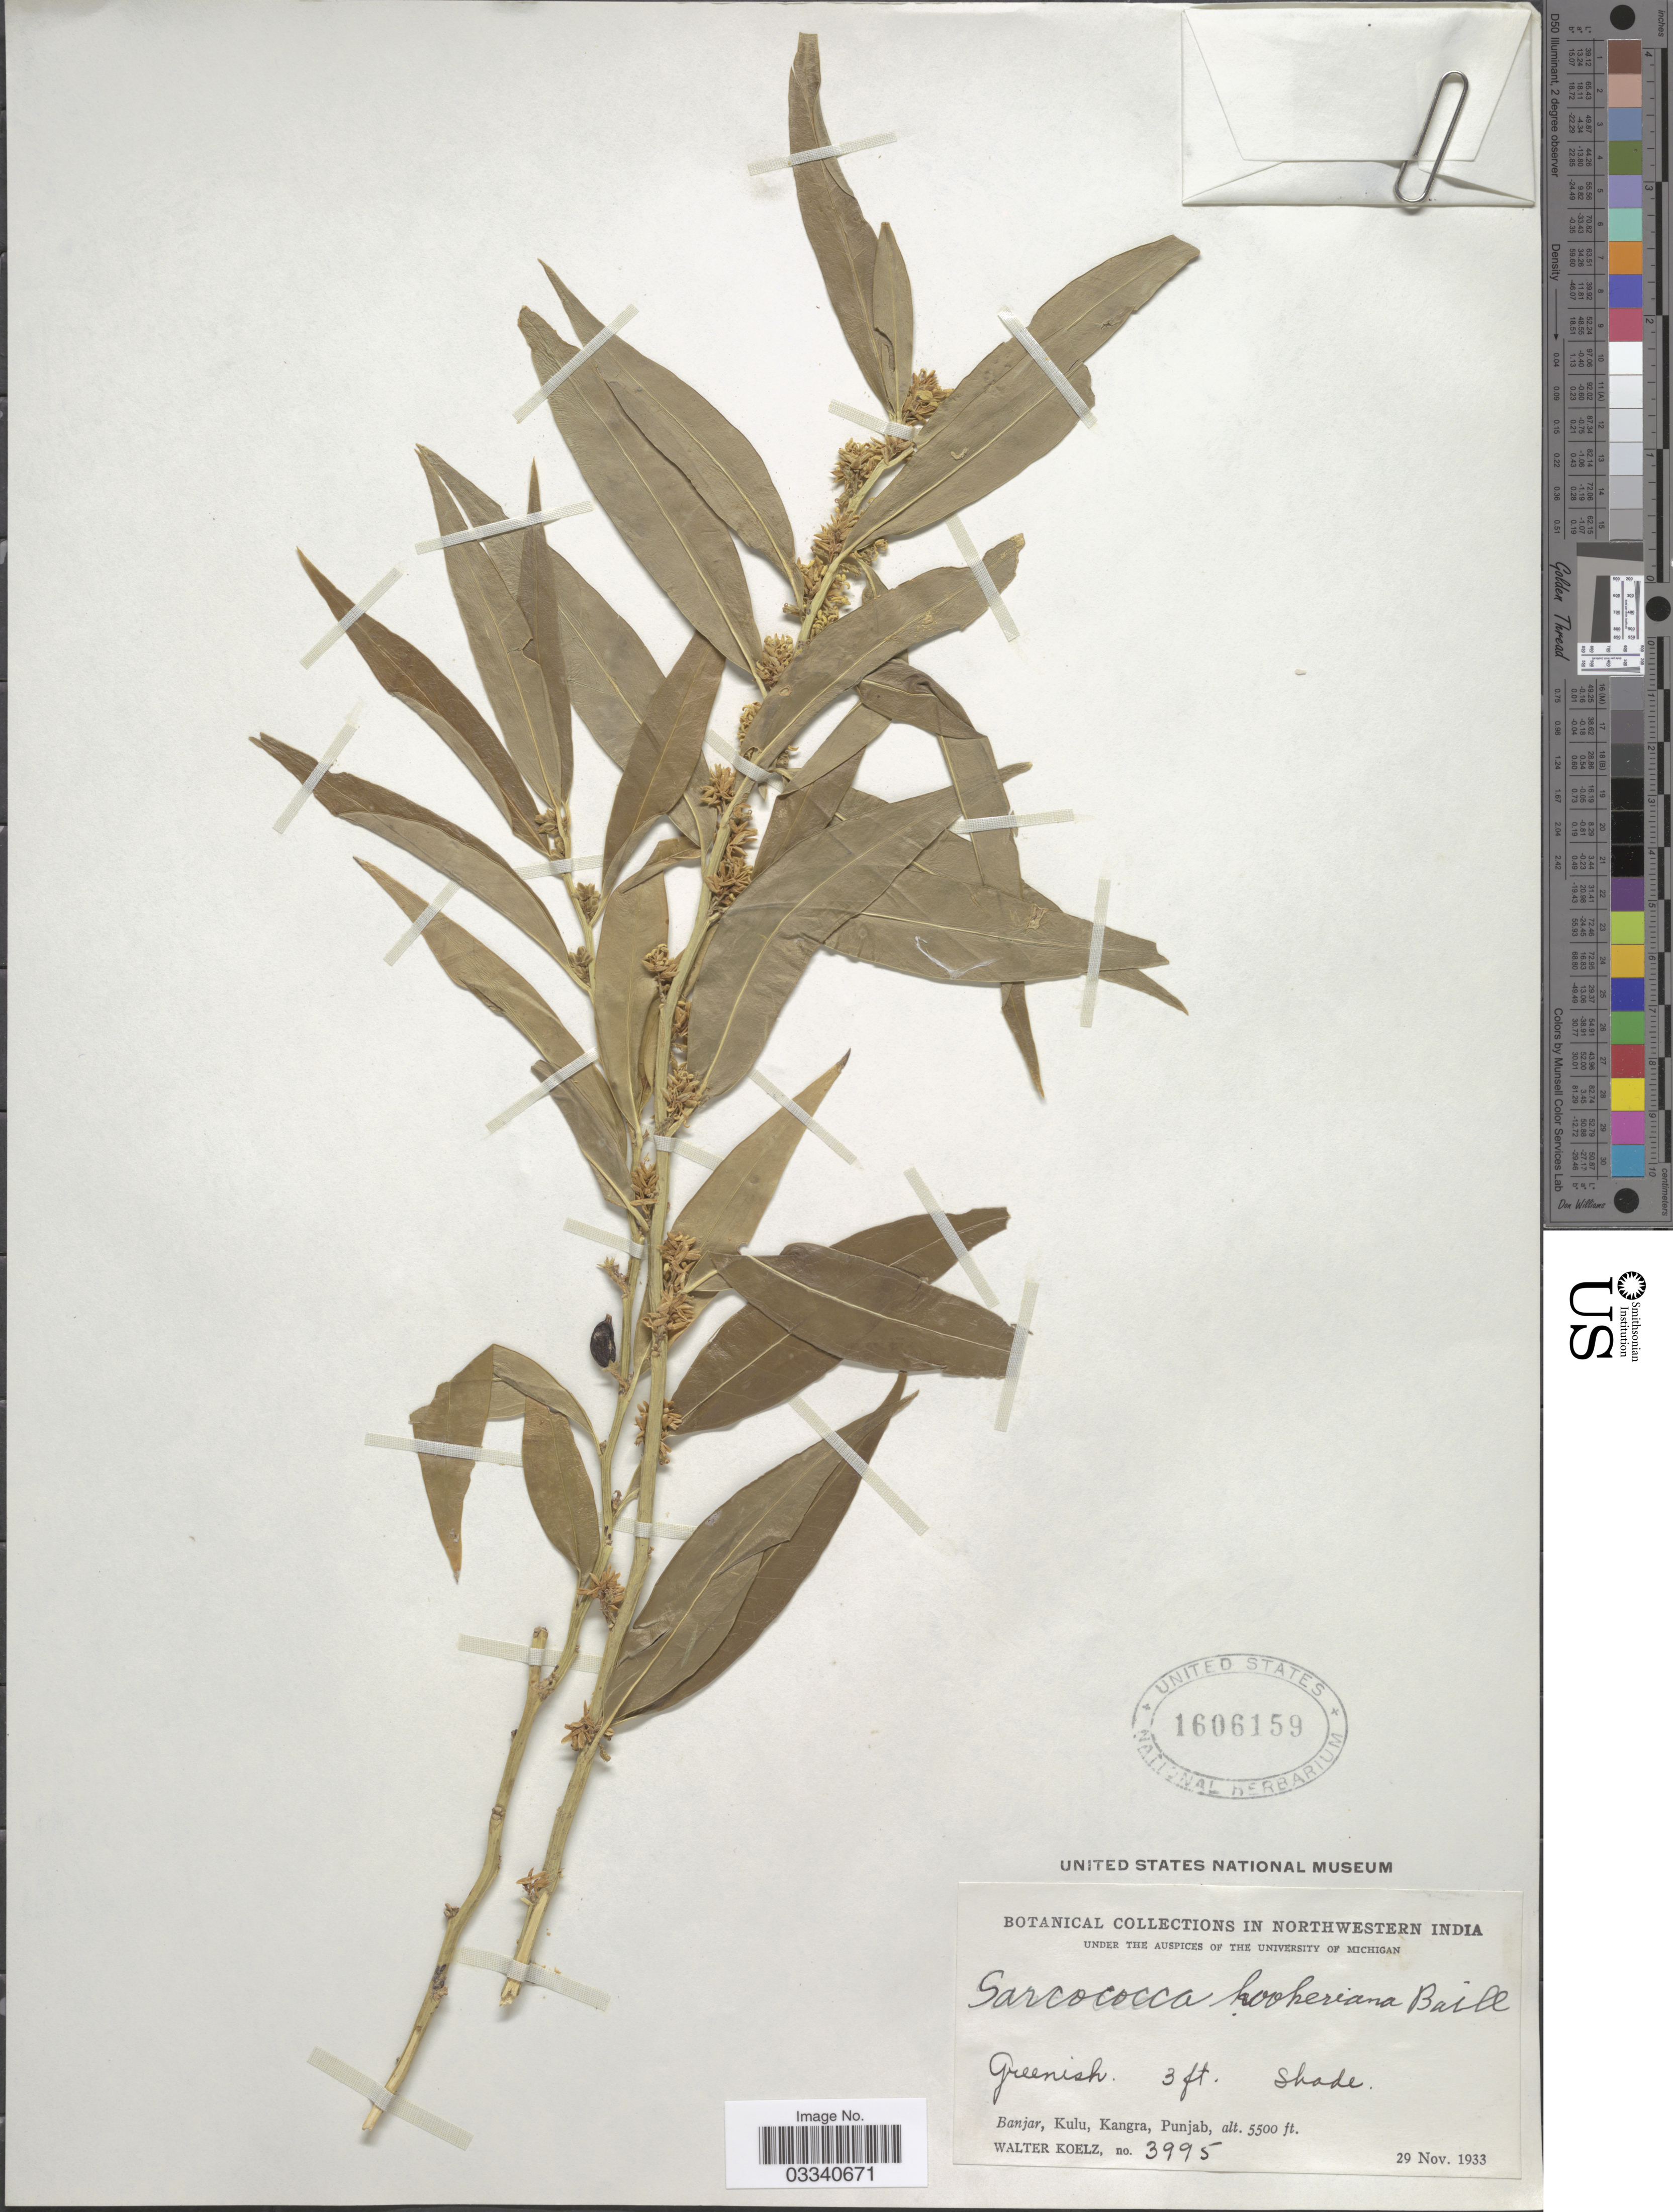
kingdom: Plantae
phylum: Tracheophyta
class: Magnoliopsida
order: Buxales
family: Buxaceae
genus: Sarcococca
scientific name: Sarcococca hookeriana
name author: Baill.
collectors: W. N. Koelz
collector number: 3995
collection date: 1933-11-29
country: India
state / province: Punjab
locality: Northwestern India. Banjar, Kulu, Kangra.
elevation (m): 1676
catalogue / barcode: US 1606159